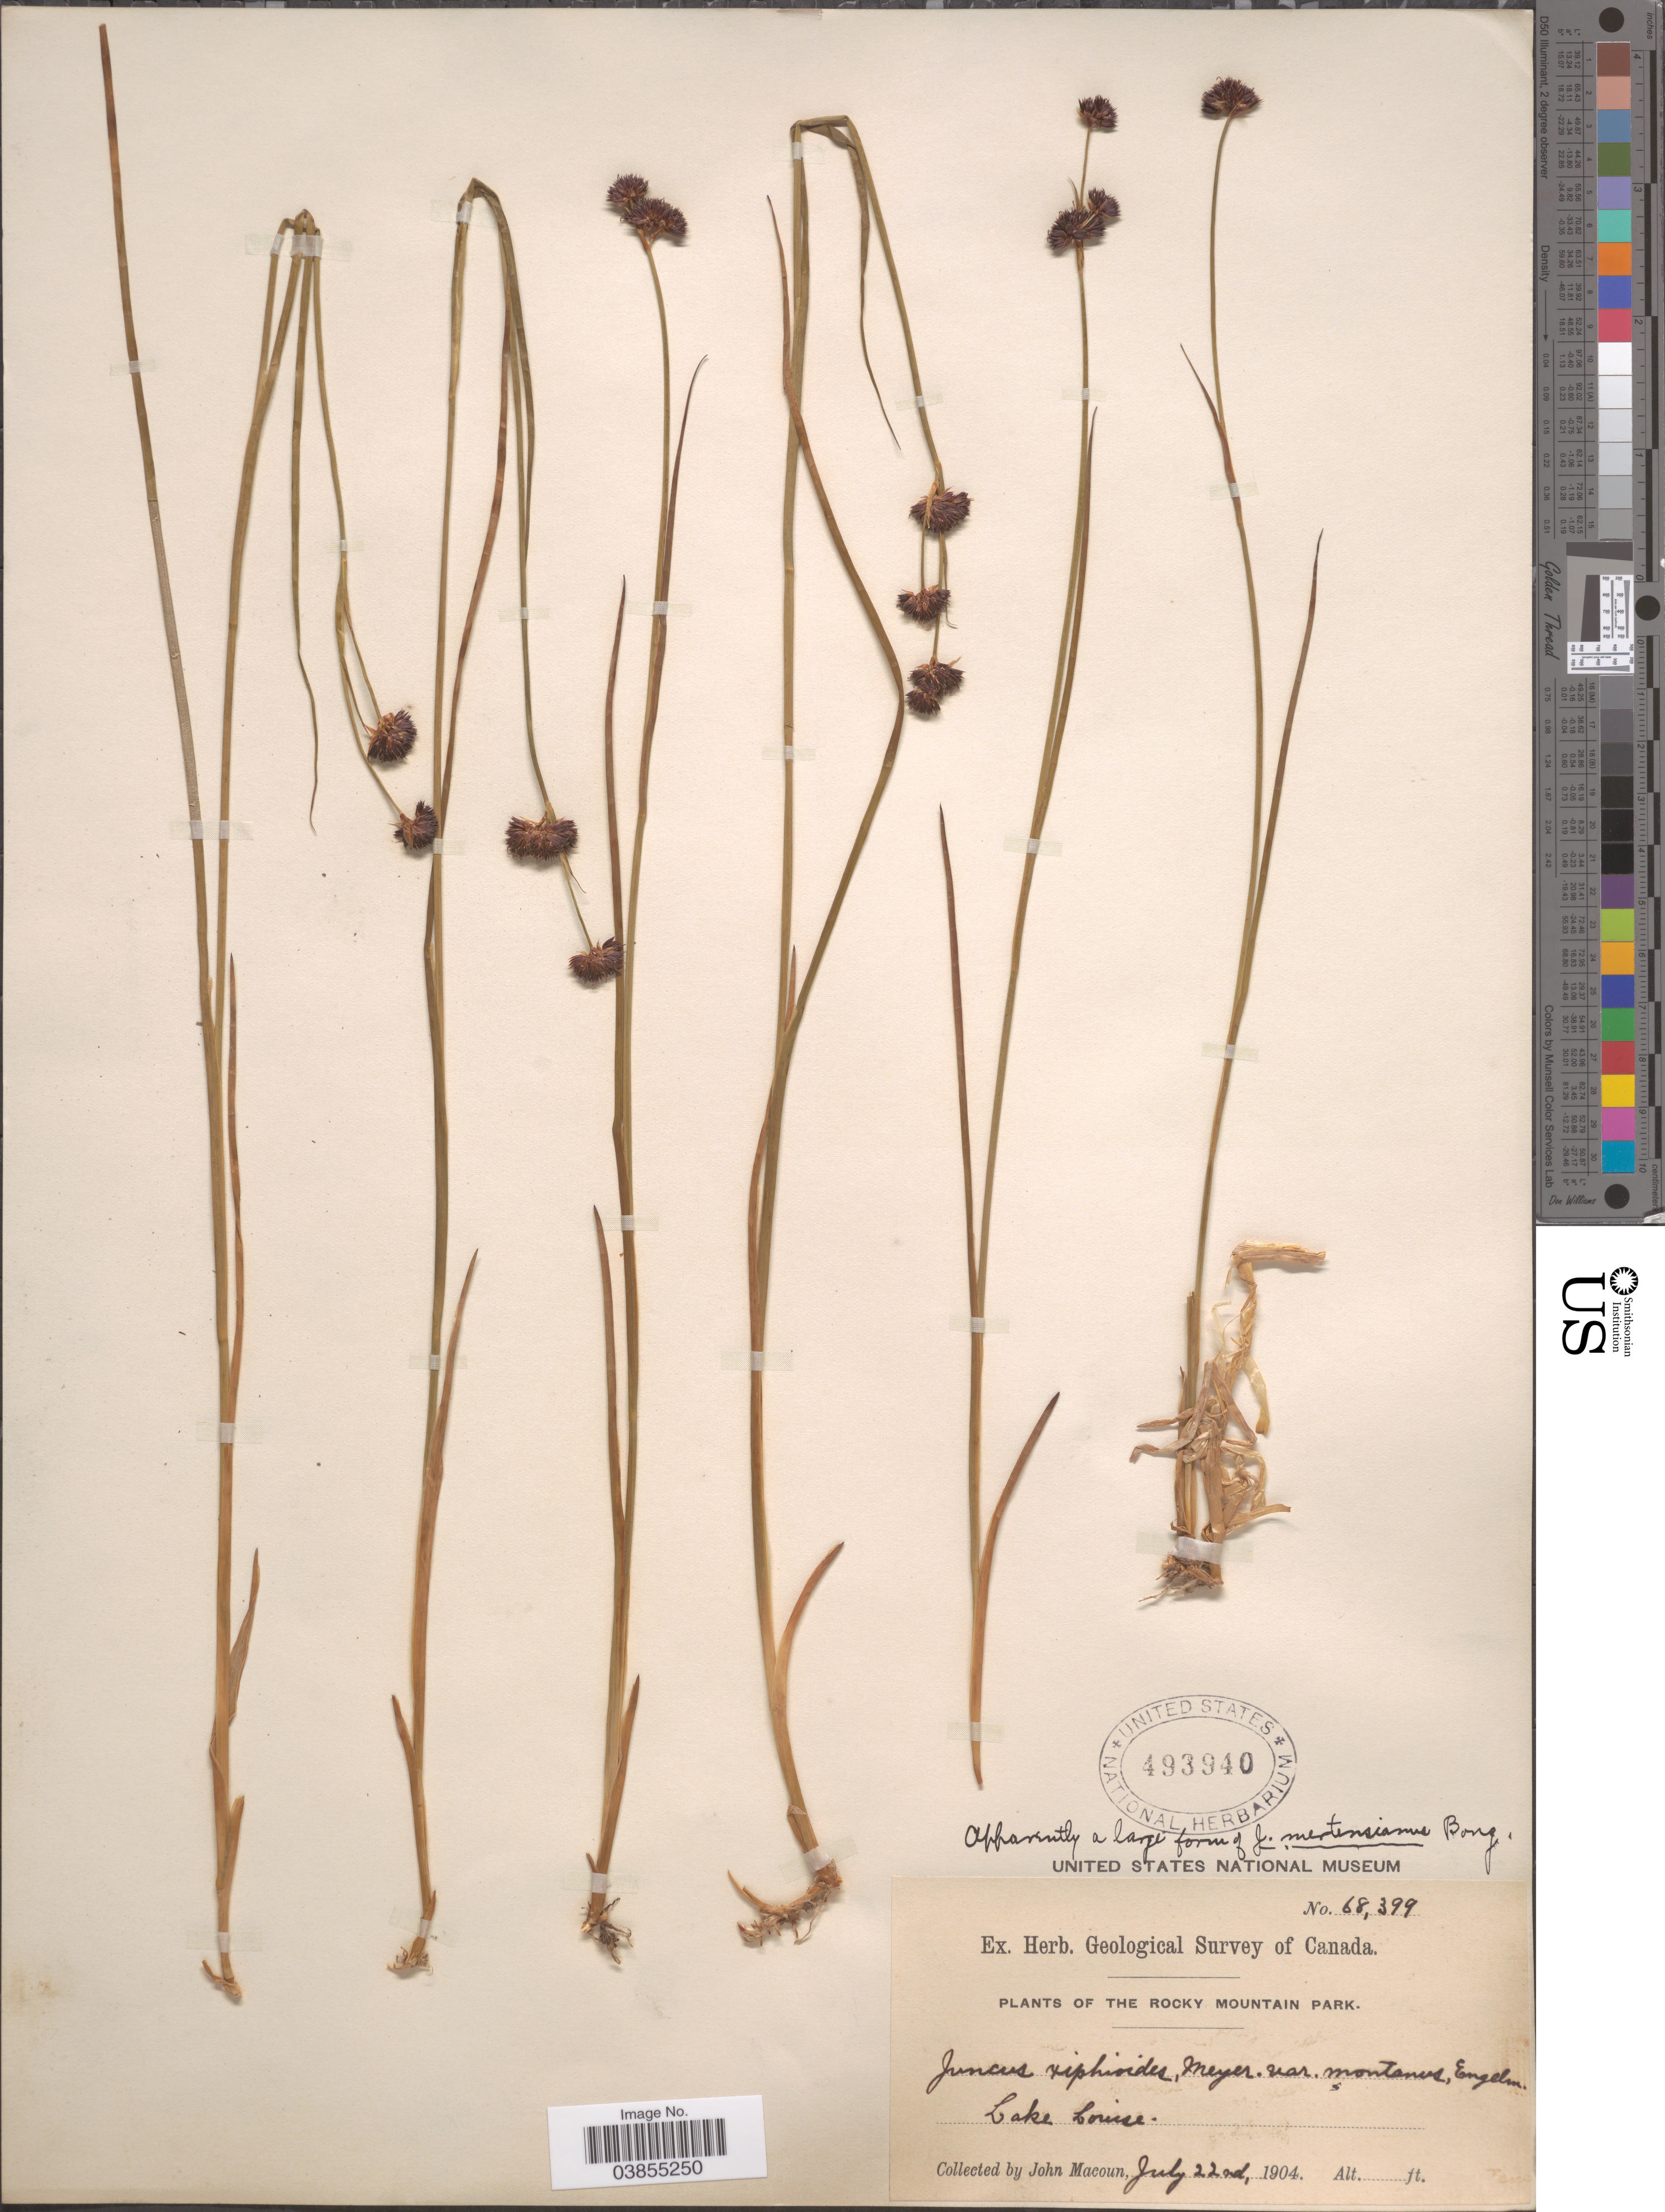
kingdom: Plantae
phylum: Tracheophyta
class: Liliopsida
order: Poales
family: Juncaceae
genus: Juncus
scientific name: Juncus mertensianus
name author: Bong.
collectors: J. Macoun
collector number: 68399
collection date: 1904-07-22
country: Canada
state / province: Alberta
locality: Rocky Mountain Park. Lake Louise.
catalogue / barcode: US 493940